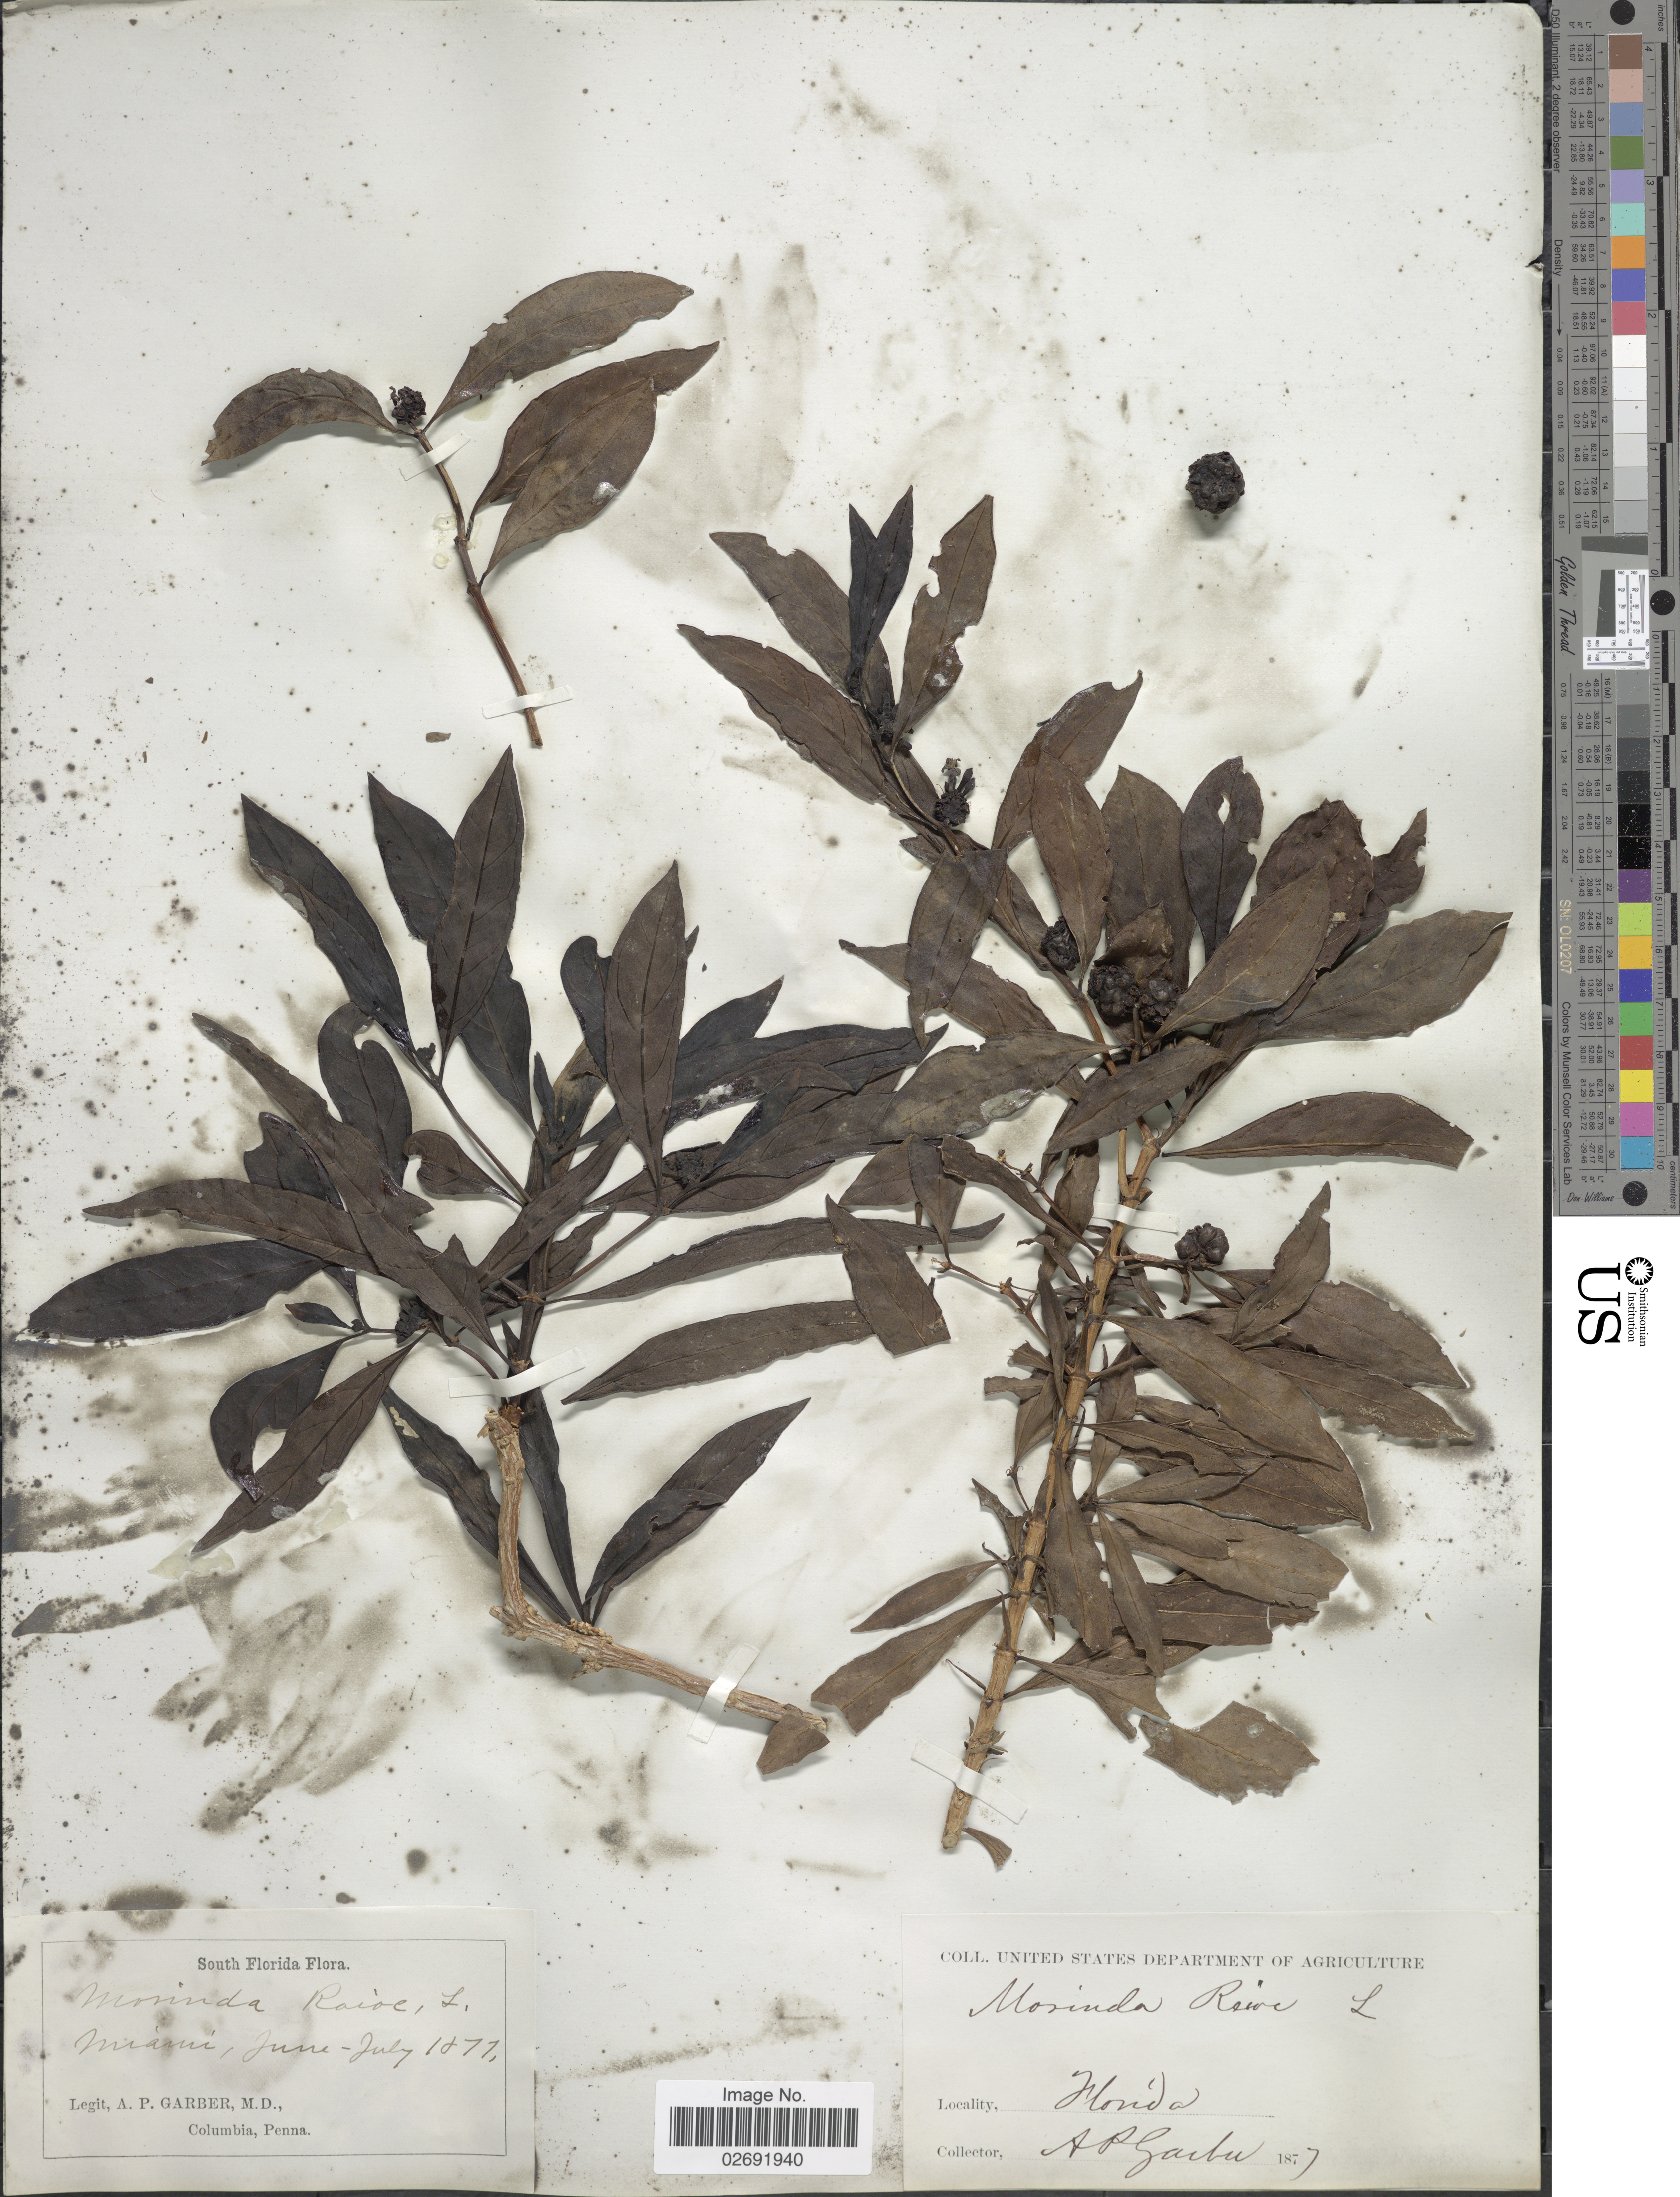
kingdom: Plantae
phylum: Tracheophyta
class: Magnoliopsida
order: Gentianales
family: Rubiaceae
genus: Morinda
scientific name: Morinda royoc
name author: L.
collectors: A. P. Garber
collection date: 1877-06/1877-07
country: United States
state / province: Florida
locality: South Florida, Miami